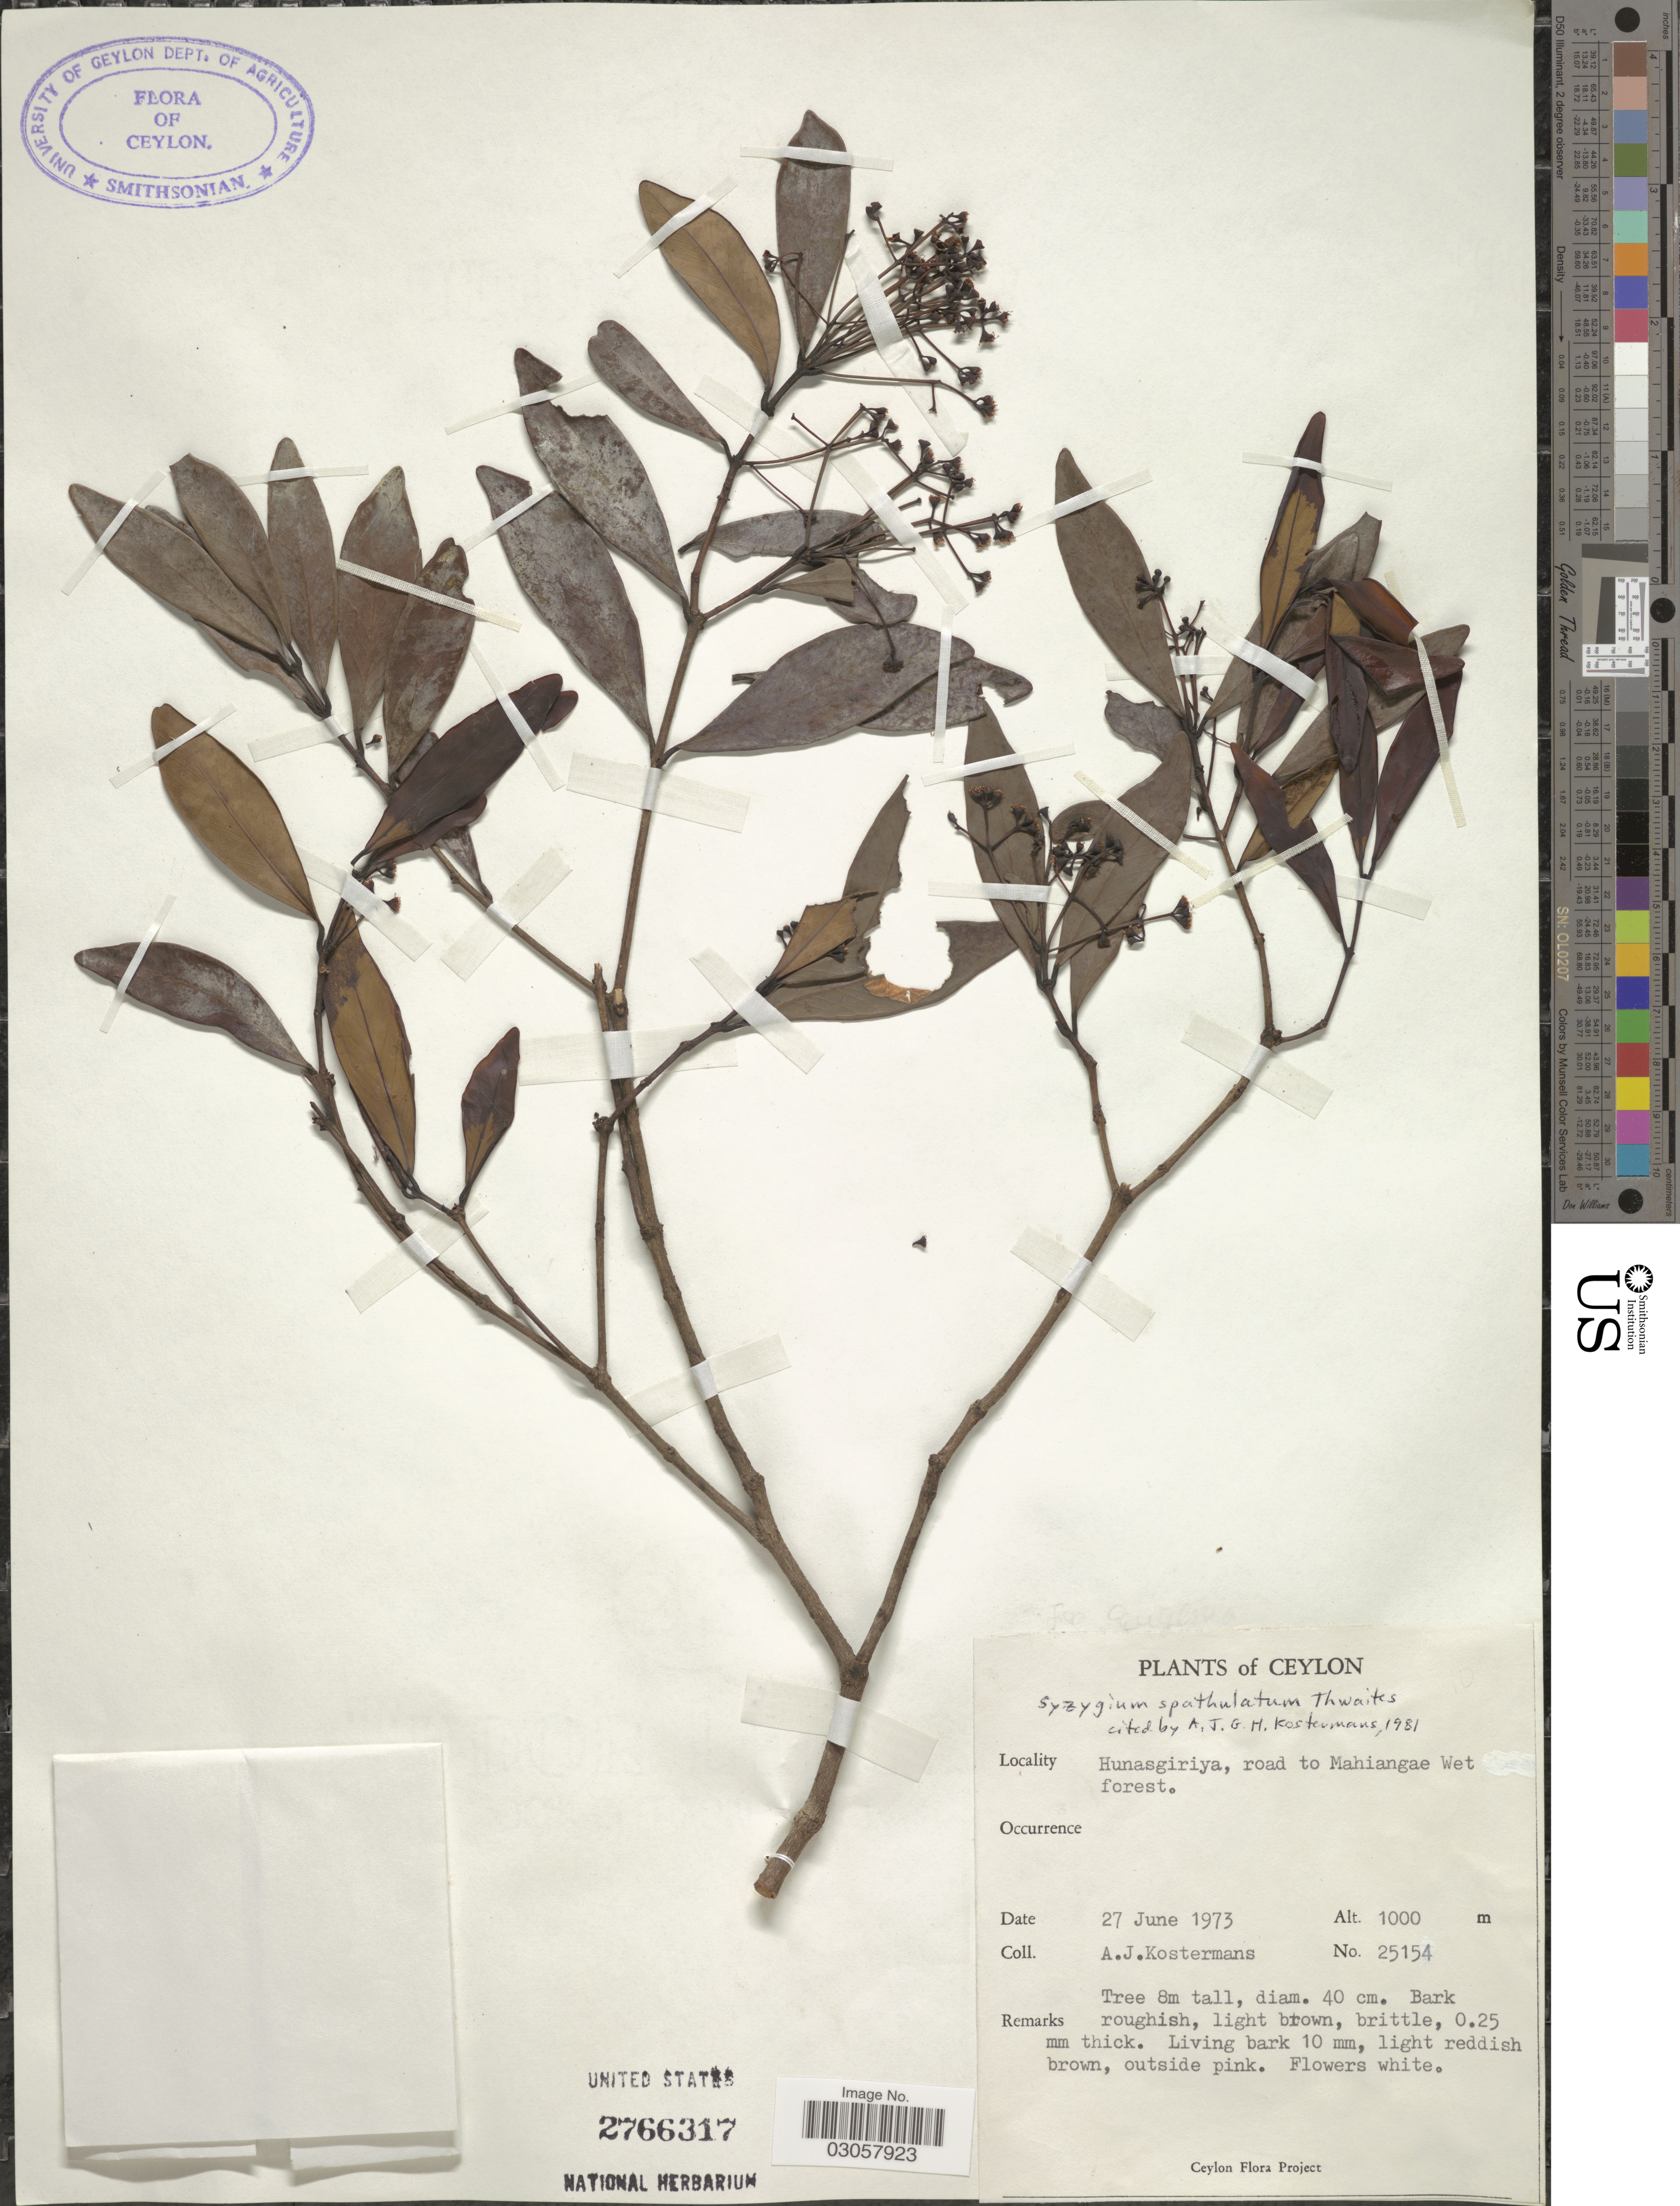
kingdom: Plantae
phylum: Tracheophyta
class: Magnoliopsida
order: Myrtales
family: Myrtaceae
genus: Syzygium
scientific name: Syzygium spathulatum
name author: Thwaites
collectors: A. J. G. Kostermans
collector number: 25154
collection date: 1973-06-27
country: Sri Lanka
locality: Ceylon. Hunasgiriya, road to Mahiangae Wet forest.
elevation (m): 1000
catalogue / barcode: US 2766317